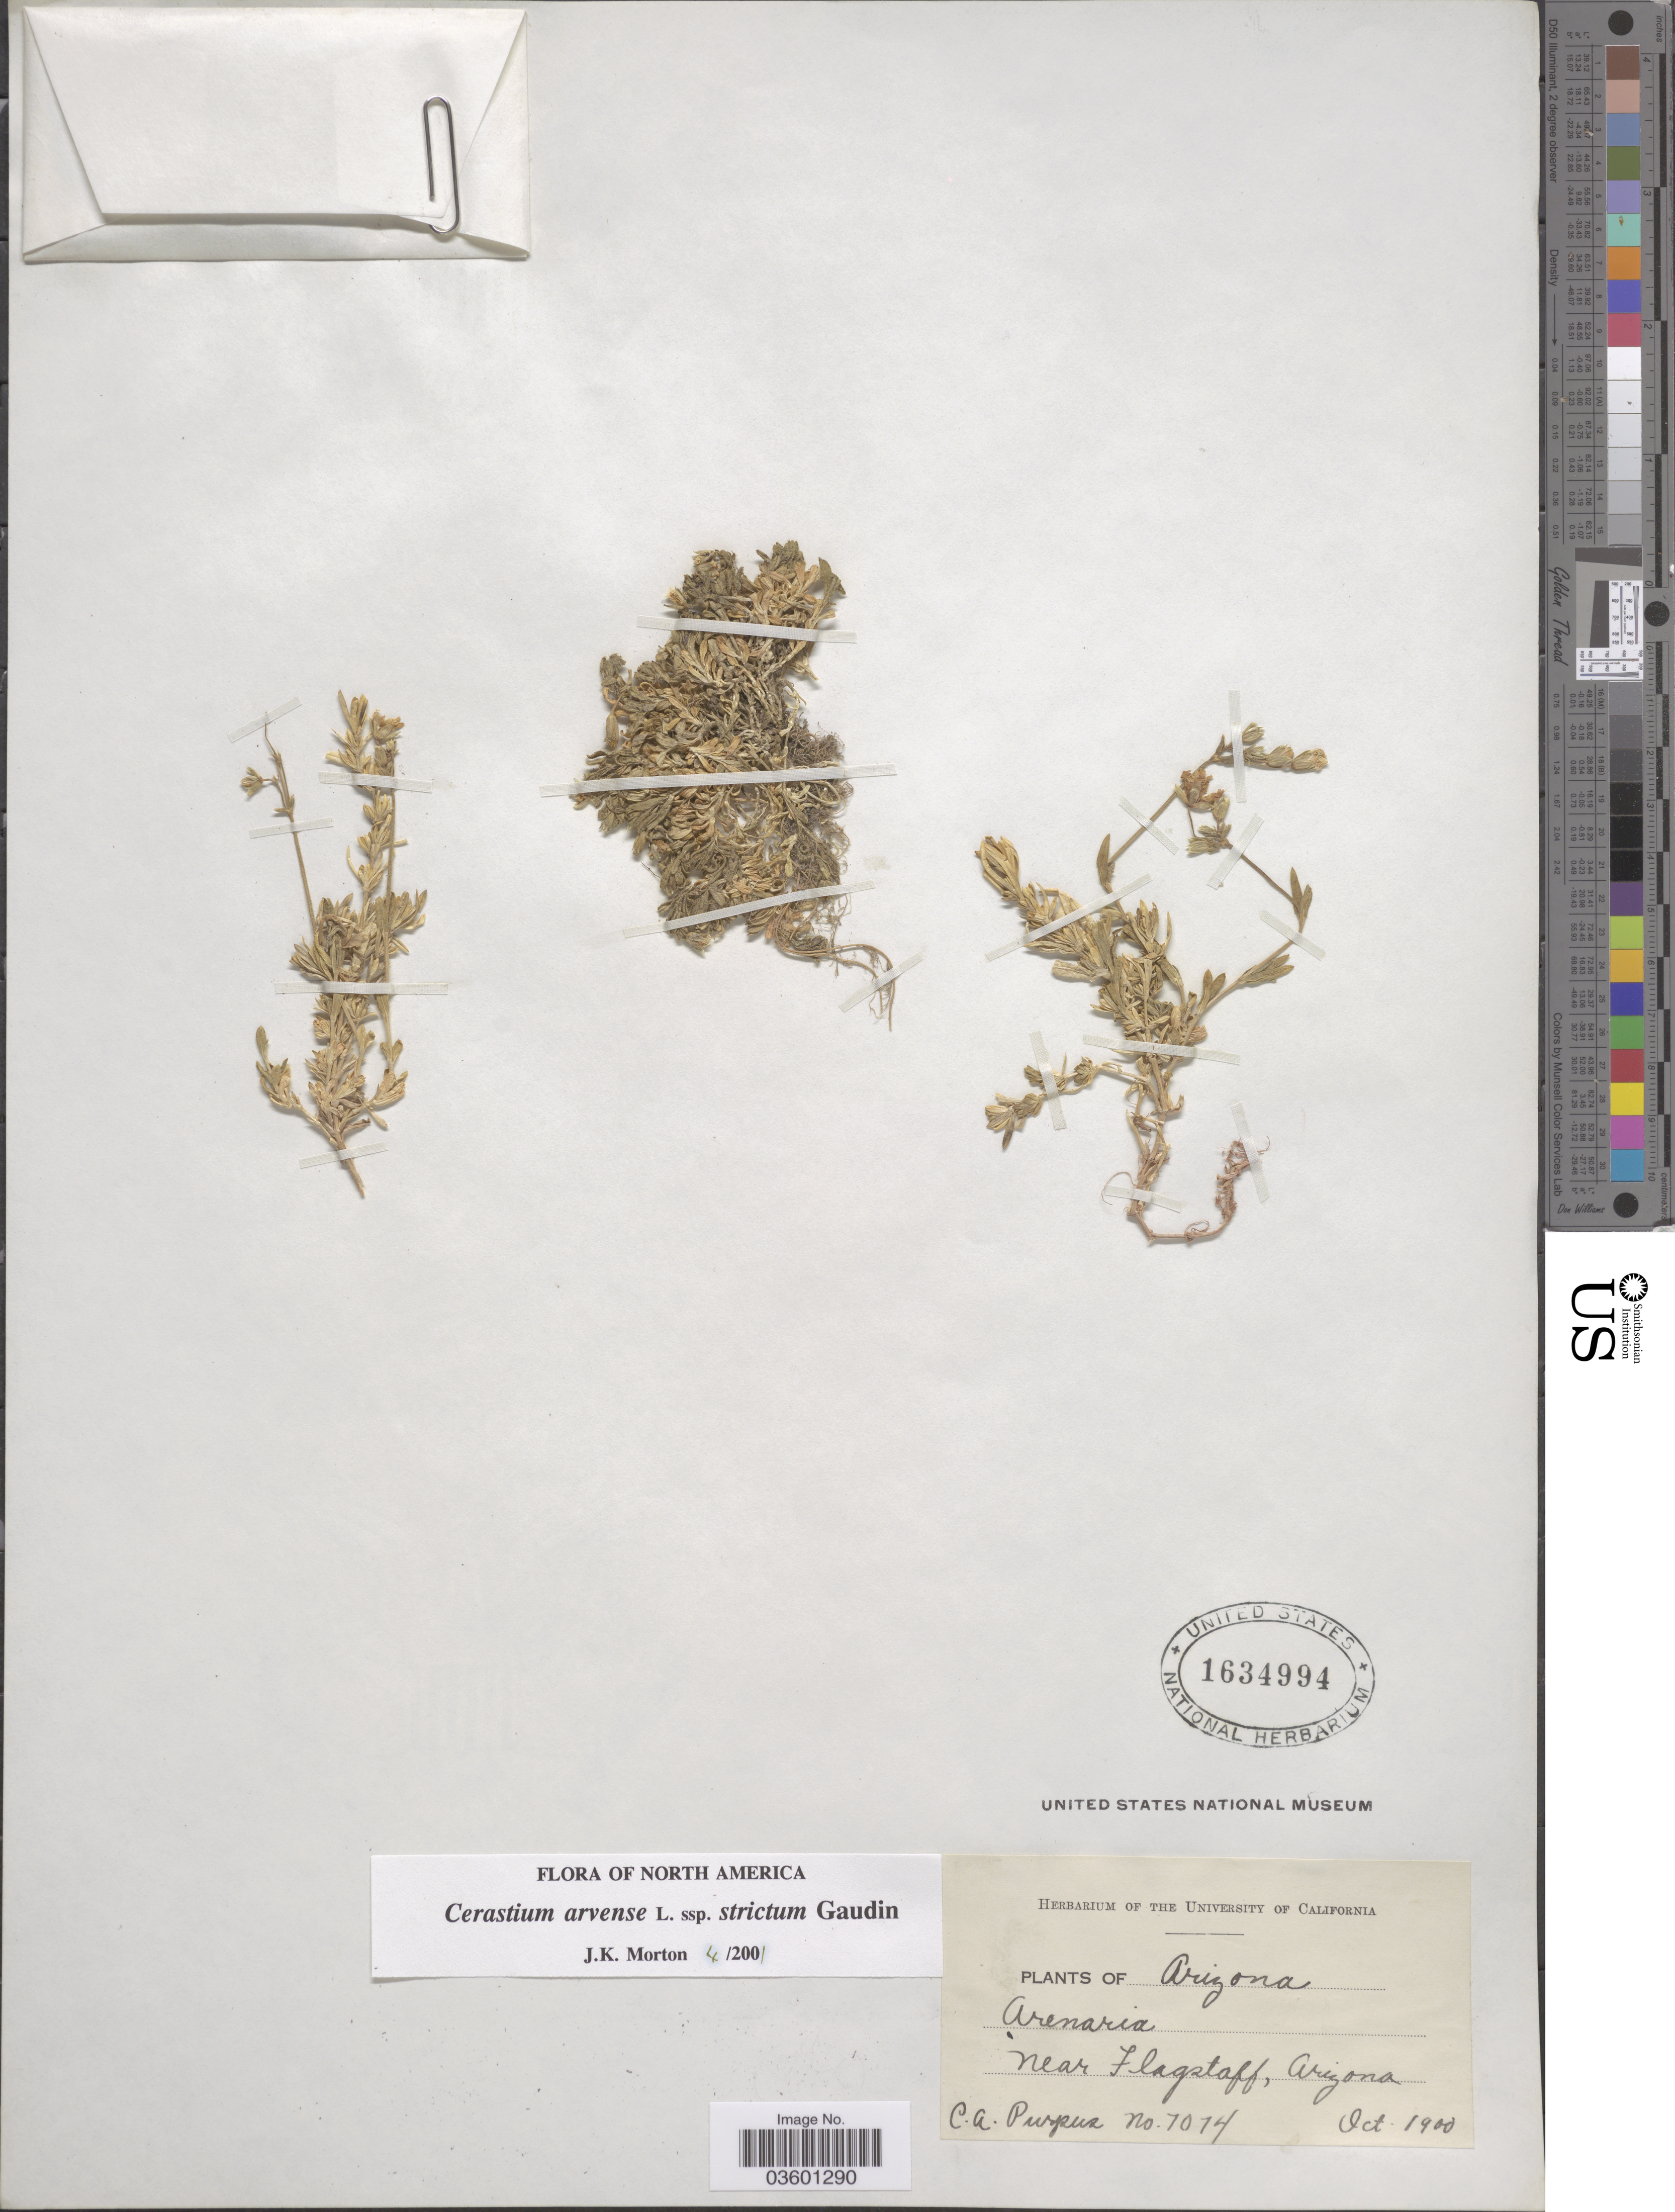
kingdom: Plantae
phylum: Tracheophyta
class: Magnoliopsida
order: Caryophyllales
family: Caryophyllaceae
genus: Cerastium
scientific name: Cerastium arvense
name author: L.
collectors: C. A. Purpus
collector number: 7074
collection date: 1900-10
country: United States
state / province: Arizona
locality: Near Flagstaff.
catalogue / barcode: US 1634994